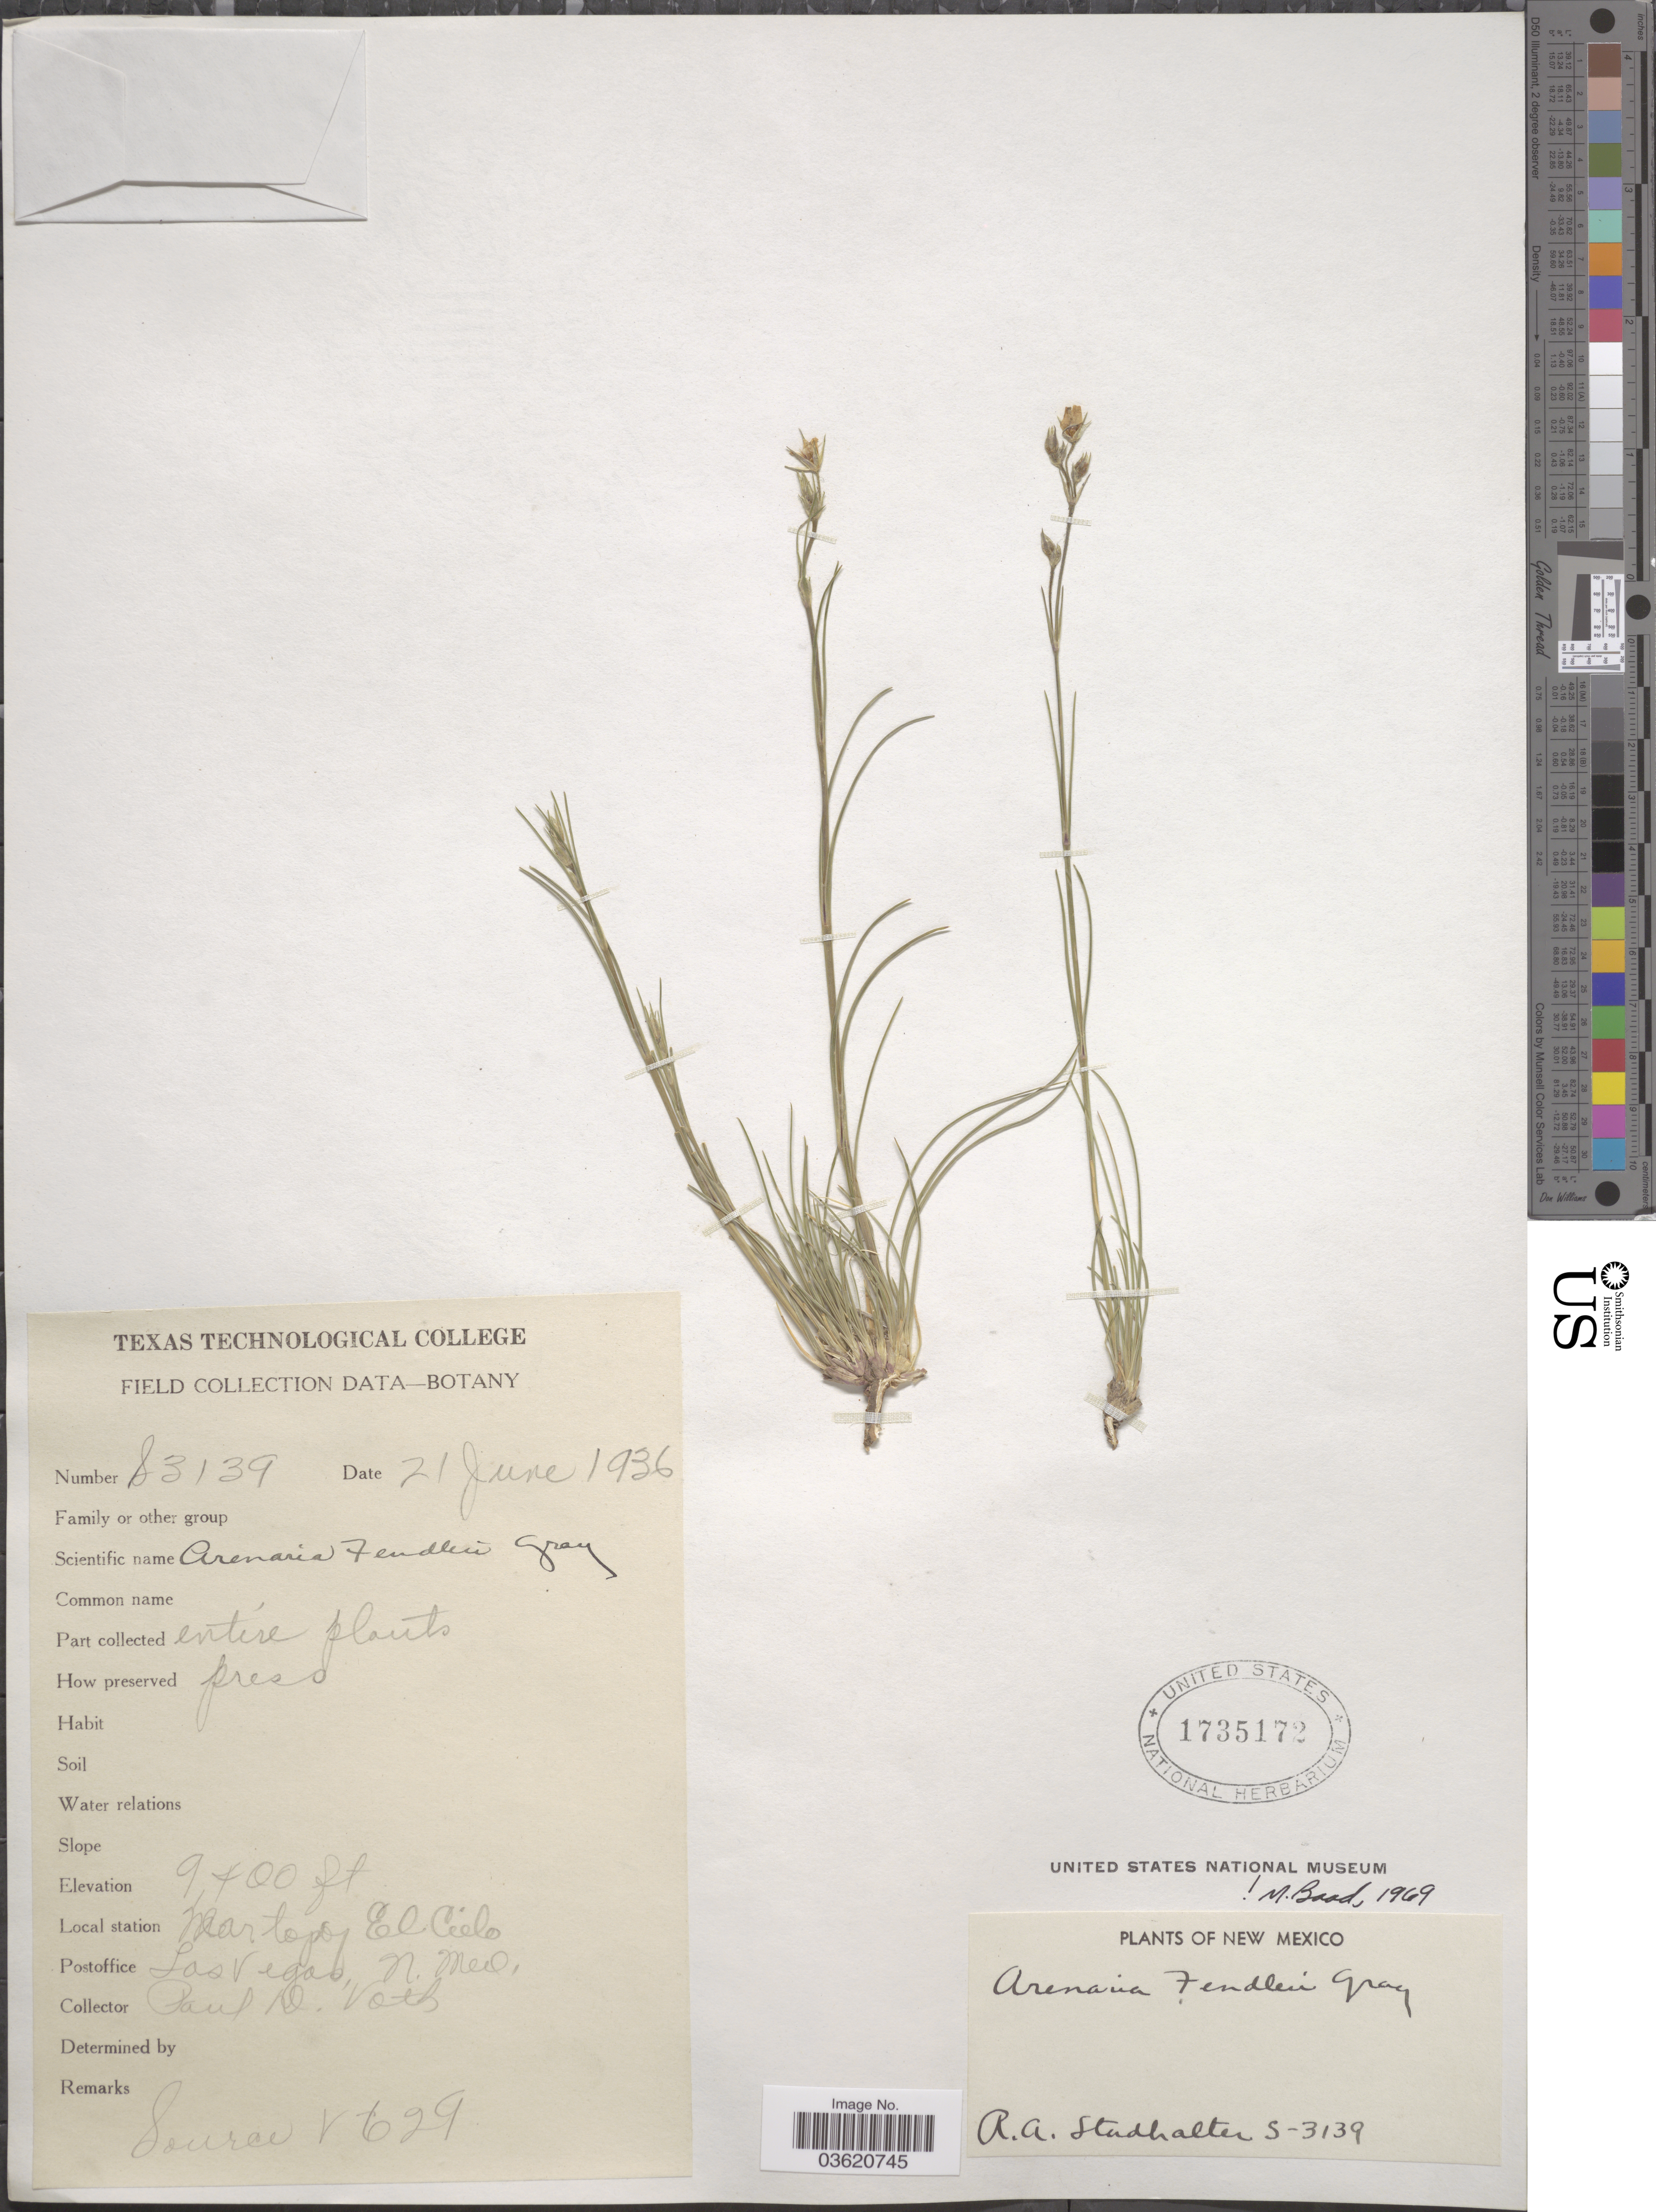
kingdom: Plantae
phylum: Tracheophyta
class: Magnoliopsida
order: Caryophyllales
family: Caryophyllaceae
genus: Eremogone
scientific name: Eremogone fendleri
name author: (A. Gray) Ikonn.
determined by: U.S. National Herbarium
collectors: P. Voth & R. Studhalter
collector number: S3139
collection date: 1936-06-21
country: United States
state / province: New Mexico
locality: Near top of El Cielo. Las Vegas.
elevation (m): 2865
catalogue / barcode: US 1735172